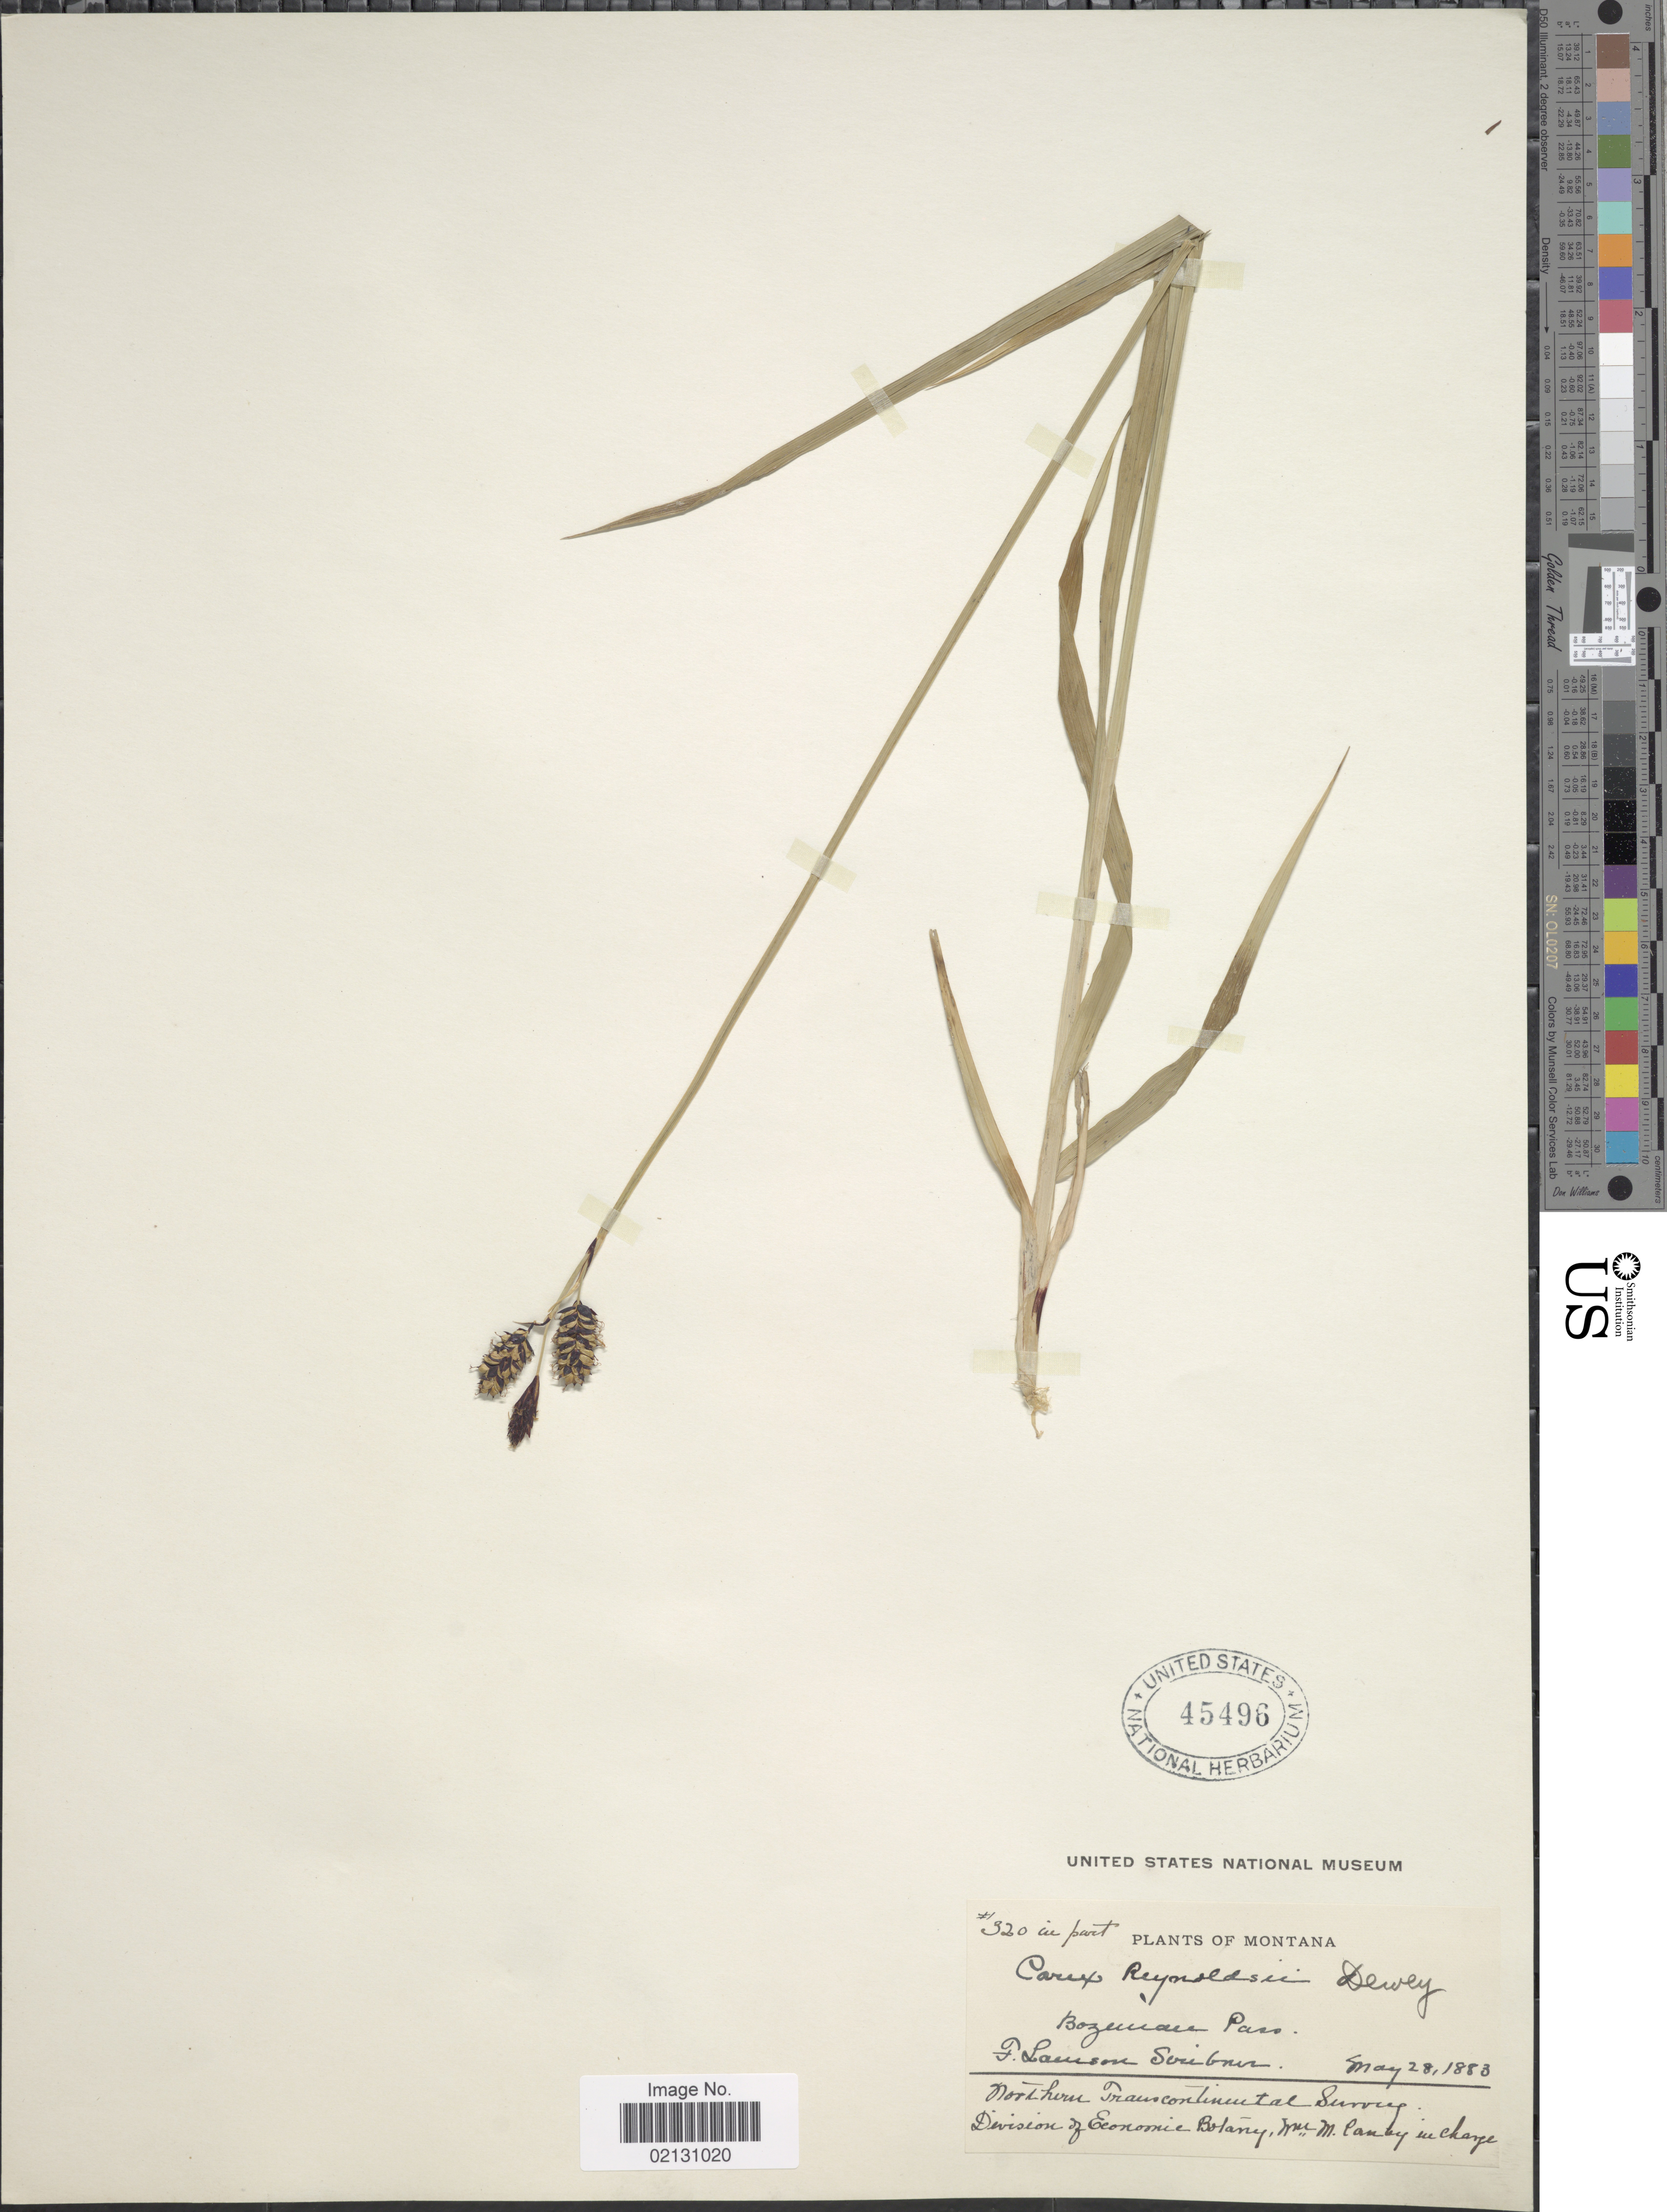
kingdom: Plantae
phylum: Tracheophyta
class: Liliopsida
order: Poales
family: Cyperaceae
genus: Carex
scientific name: Carex raynoldsii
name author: Dewey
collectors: F. L. Scribner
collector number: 320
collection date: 1883-05-28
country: United States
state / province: Montana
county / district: Gallatin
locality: Bozeman Pass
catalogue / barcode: US 45496